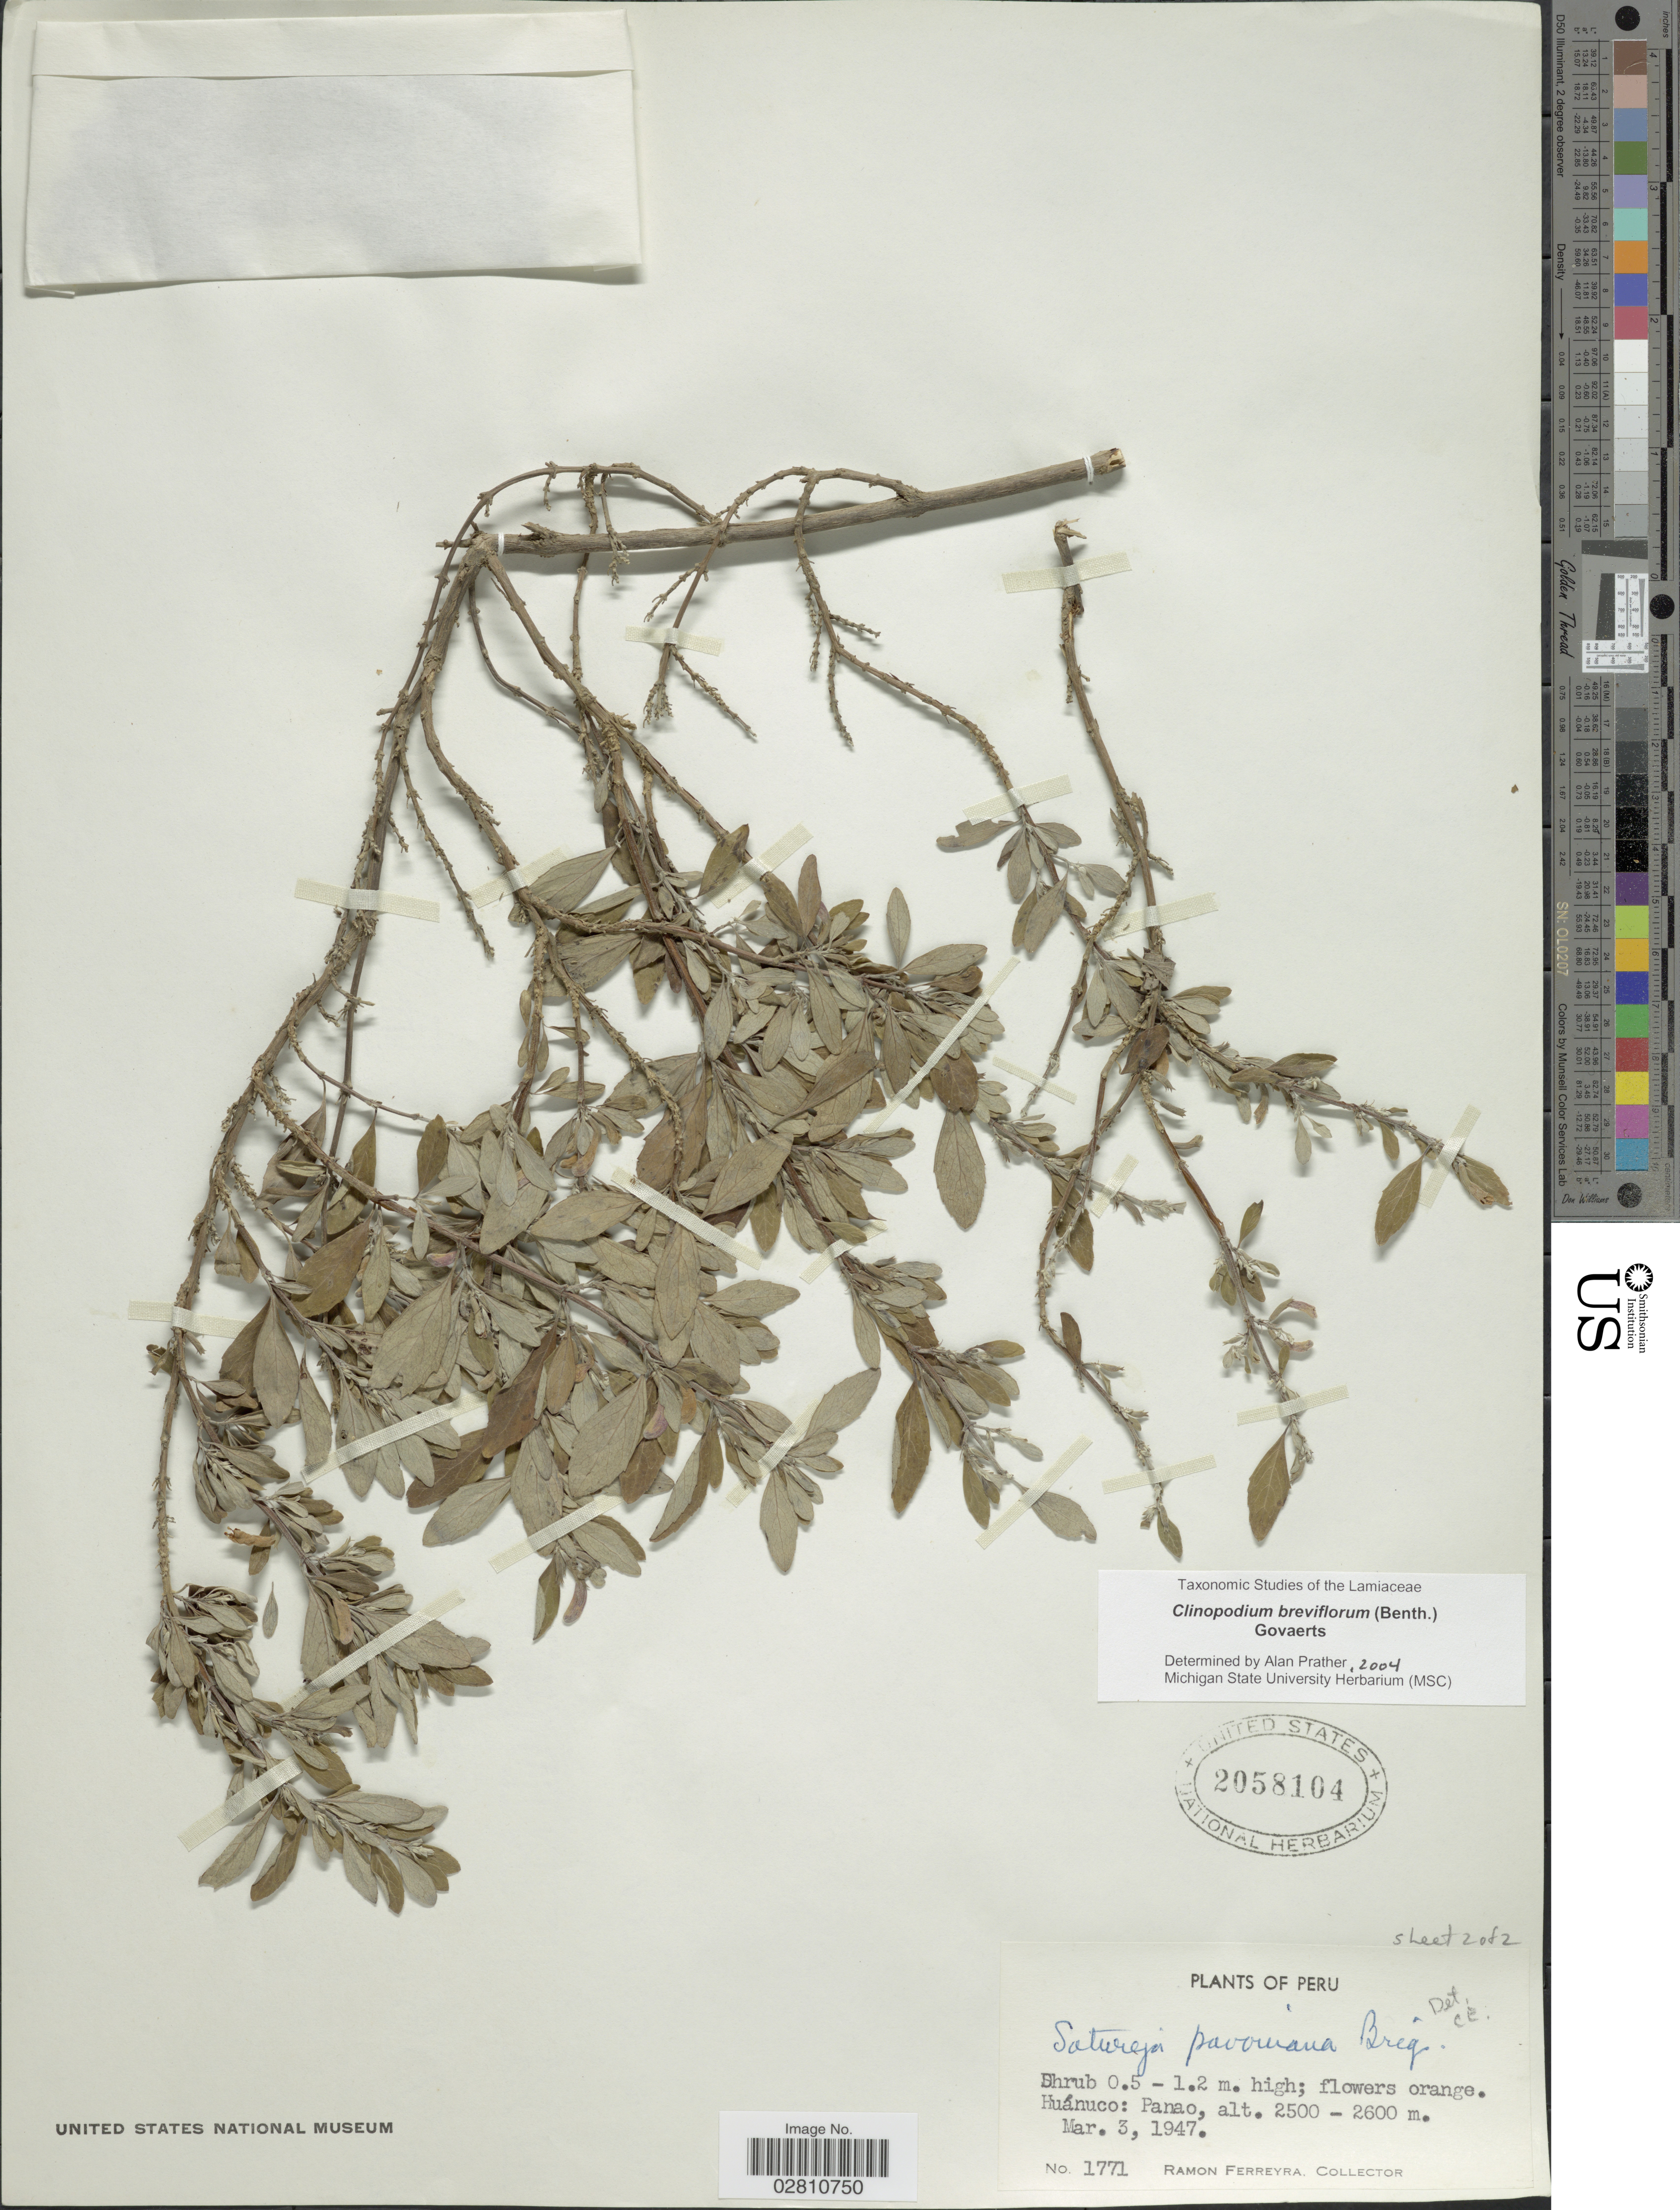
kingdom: Plantae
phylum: Tracheophyta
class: Magnoliopsida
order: Lamiales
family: Lamiaceae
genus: Clinopodium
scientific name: Clinopodium breviflorum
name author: (Benth.) Govaerts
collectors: R. A. Ferreyra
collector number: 1771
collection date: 1947-03-03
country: Peru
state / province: Huánuco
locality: Huánuco: Panao.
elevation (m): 2500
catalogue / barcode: US 2058104